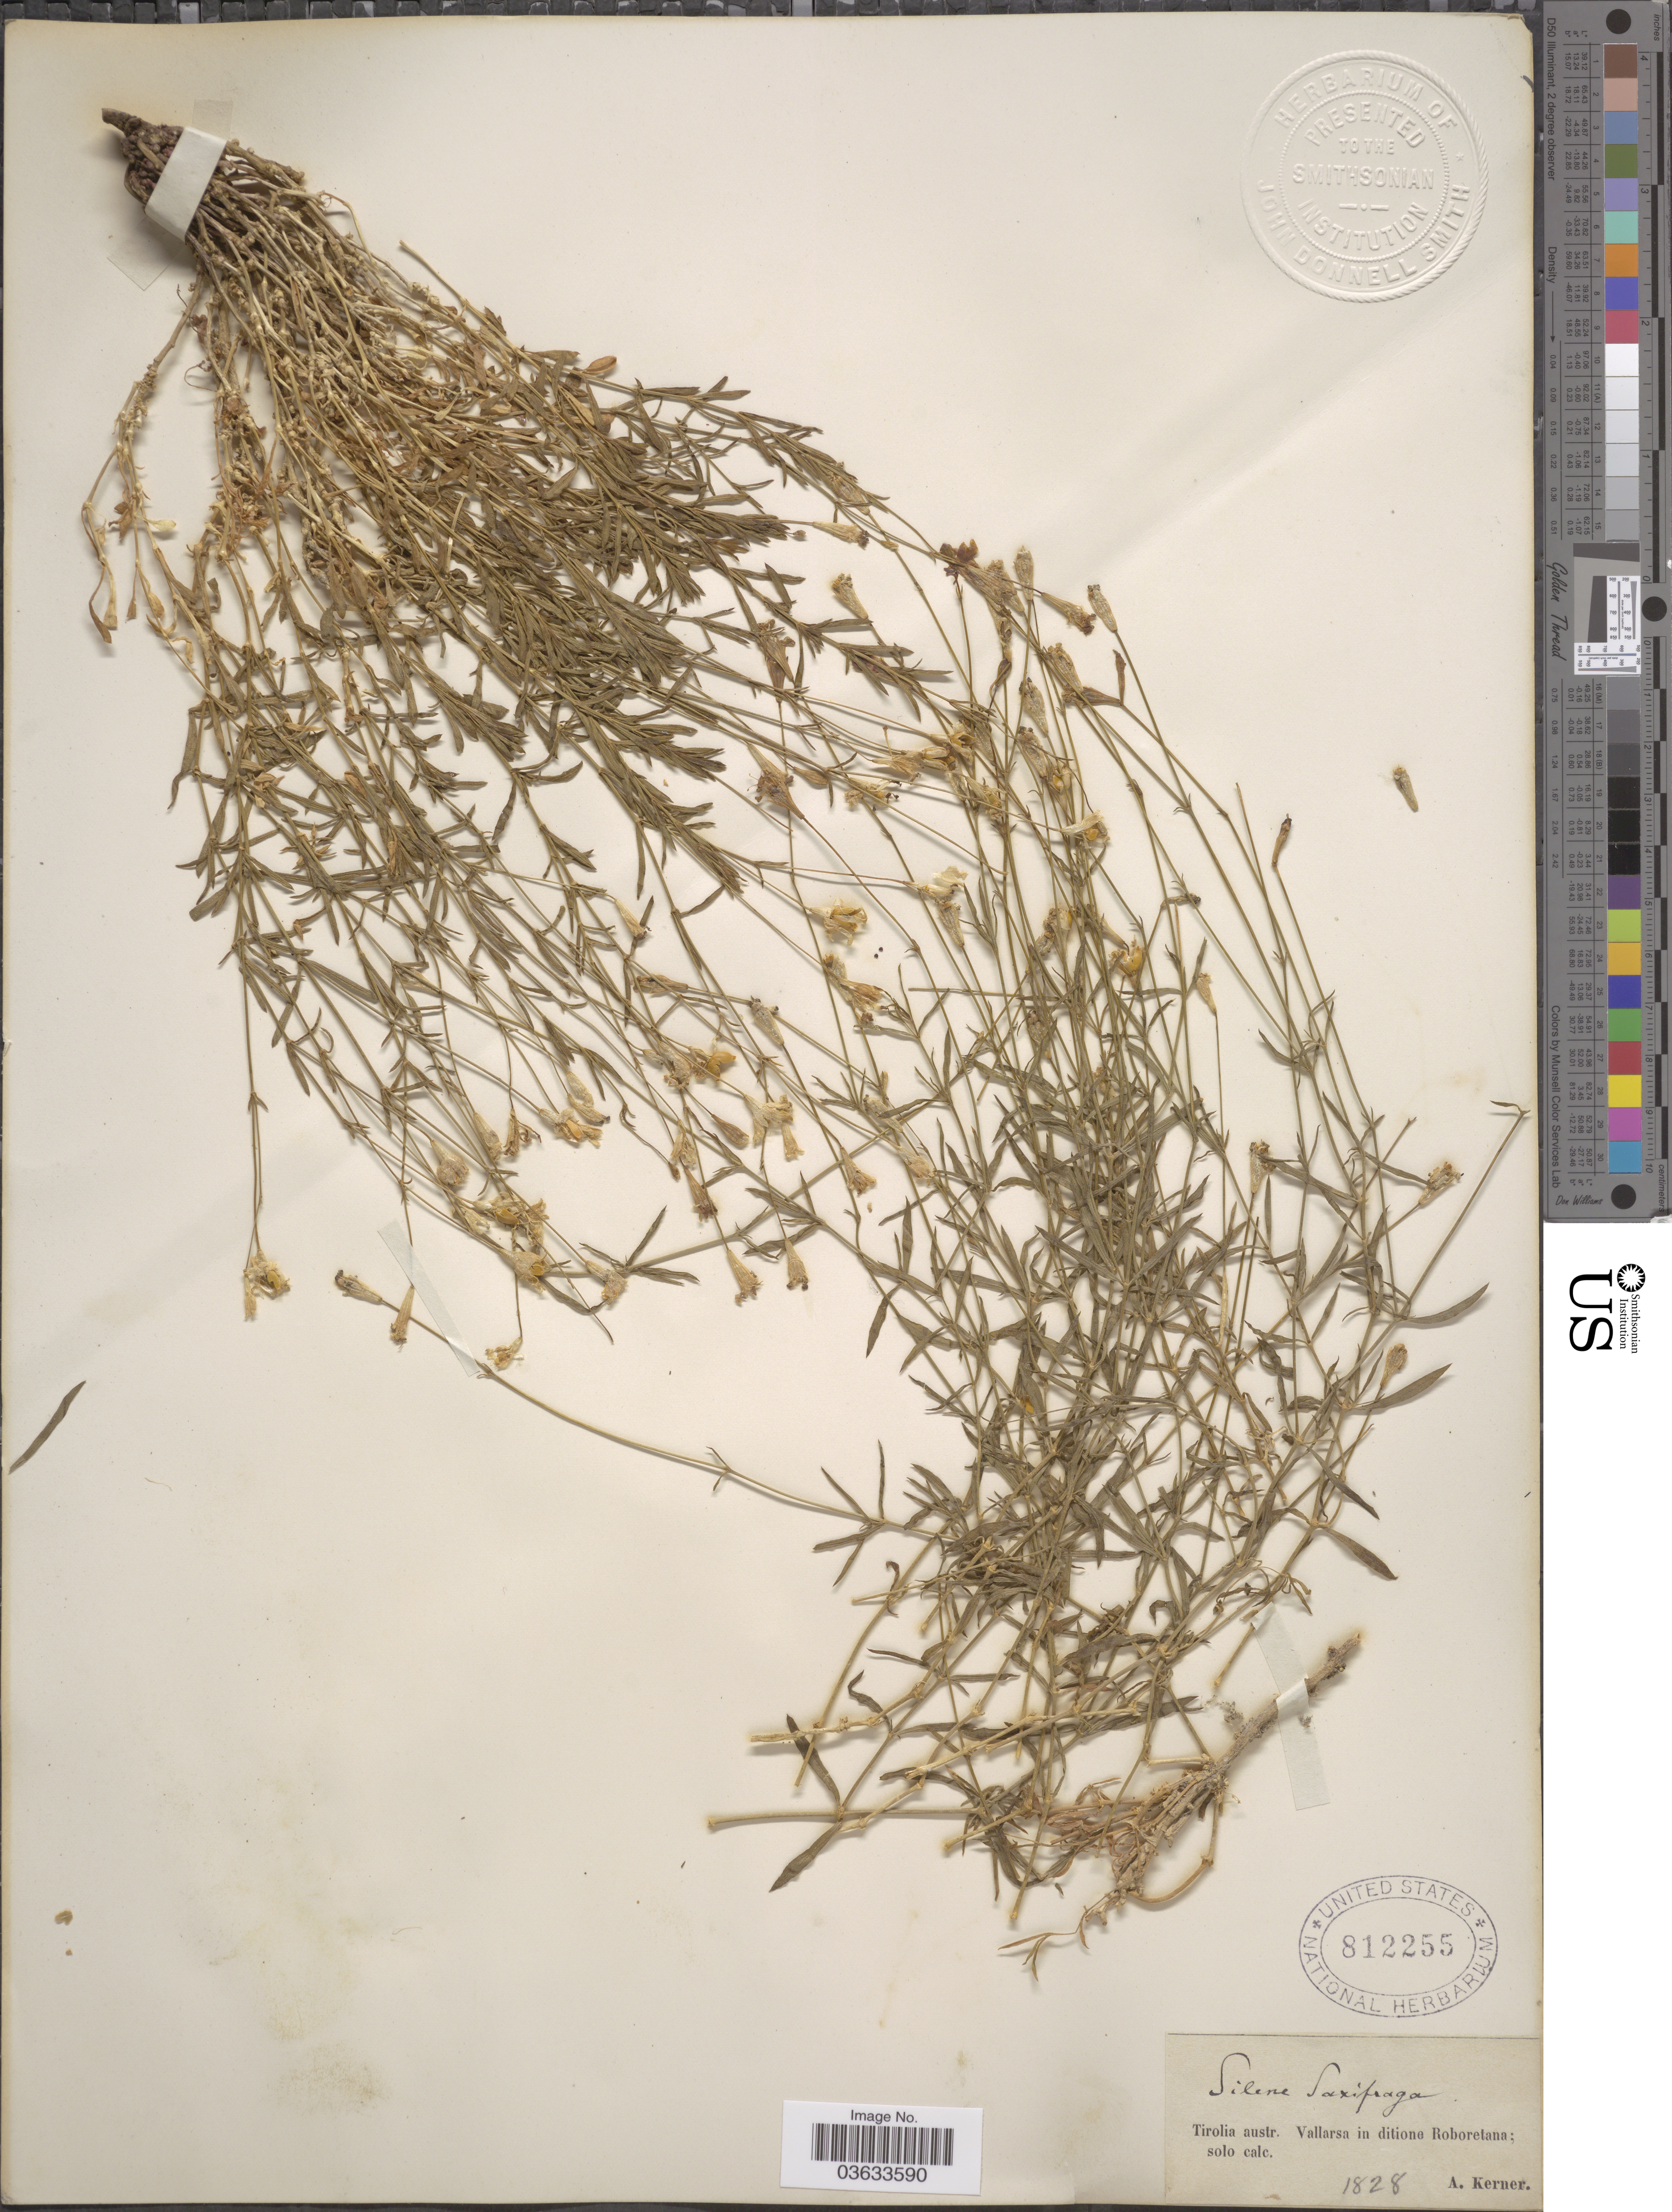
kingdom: Plantae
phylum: Tracheophyta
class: Magnoliopsida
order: Caryophyllales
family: Caryophyllaceae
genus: Silene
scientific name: Silene saxifraga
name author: L.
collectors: A. Kerner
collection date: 1828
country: Italy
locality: Tirolia austr. Vallarsa in ditione Raboretana.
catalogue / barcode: US 812255